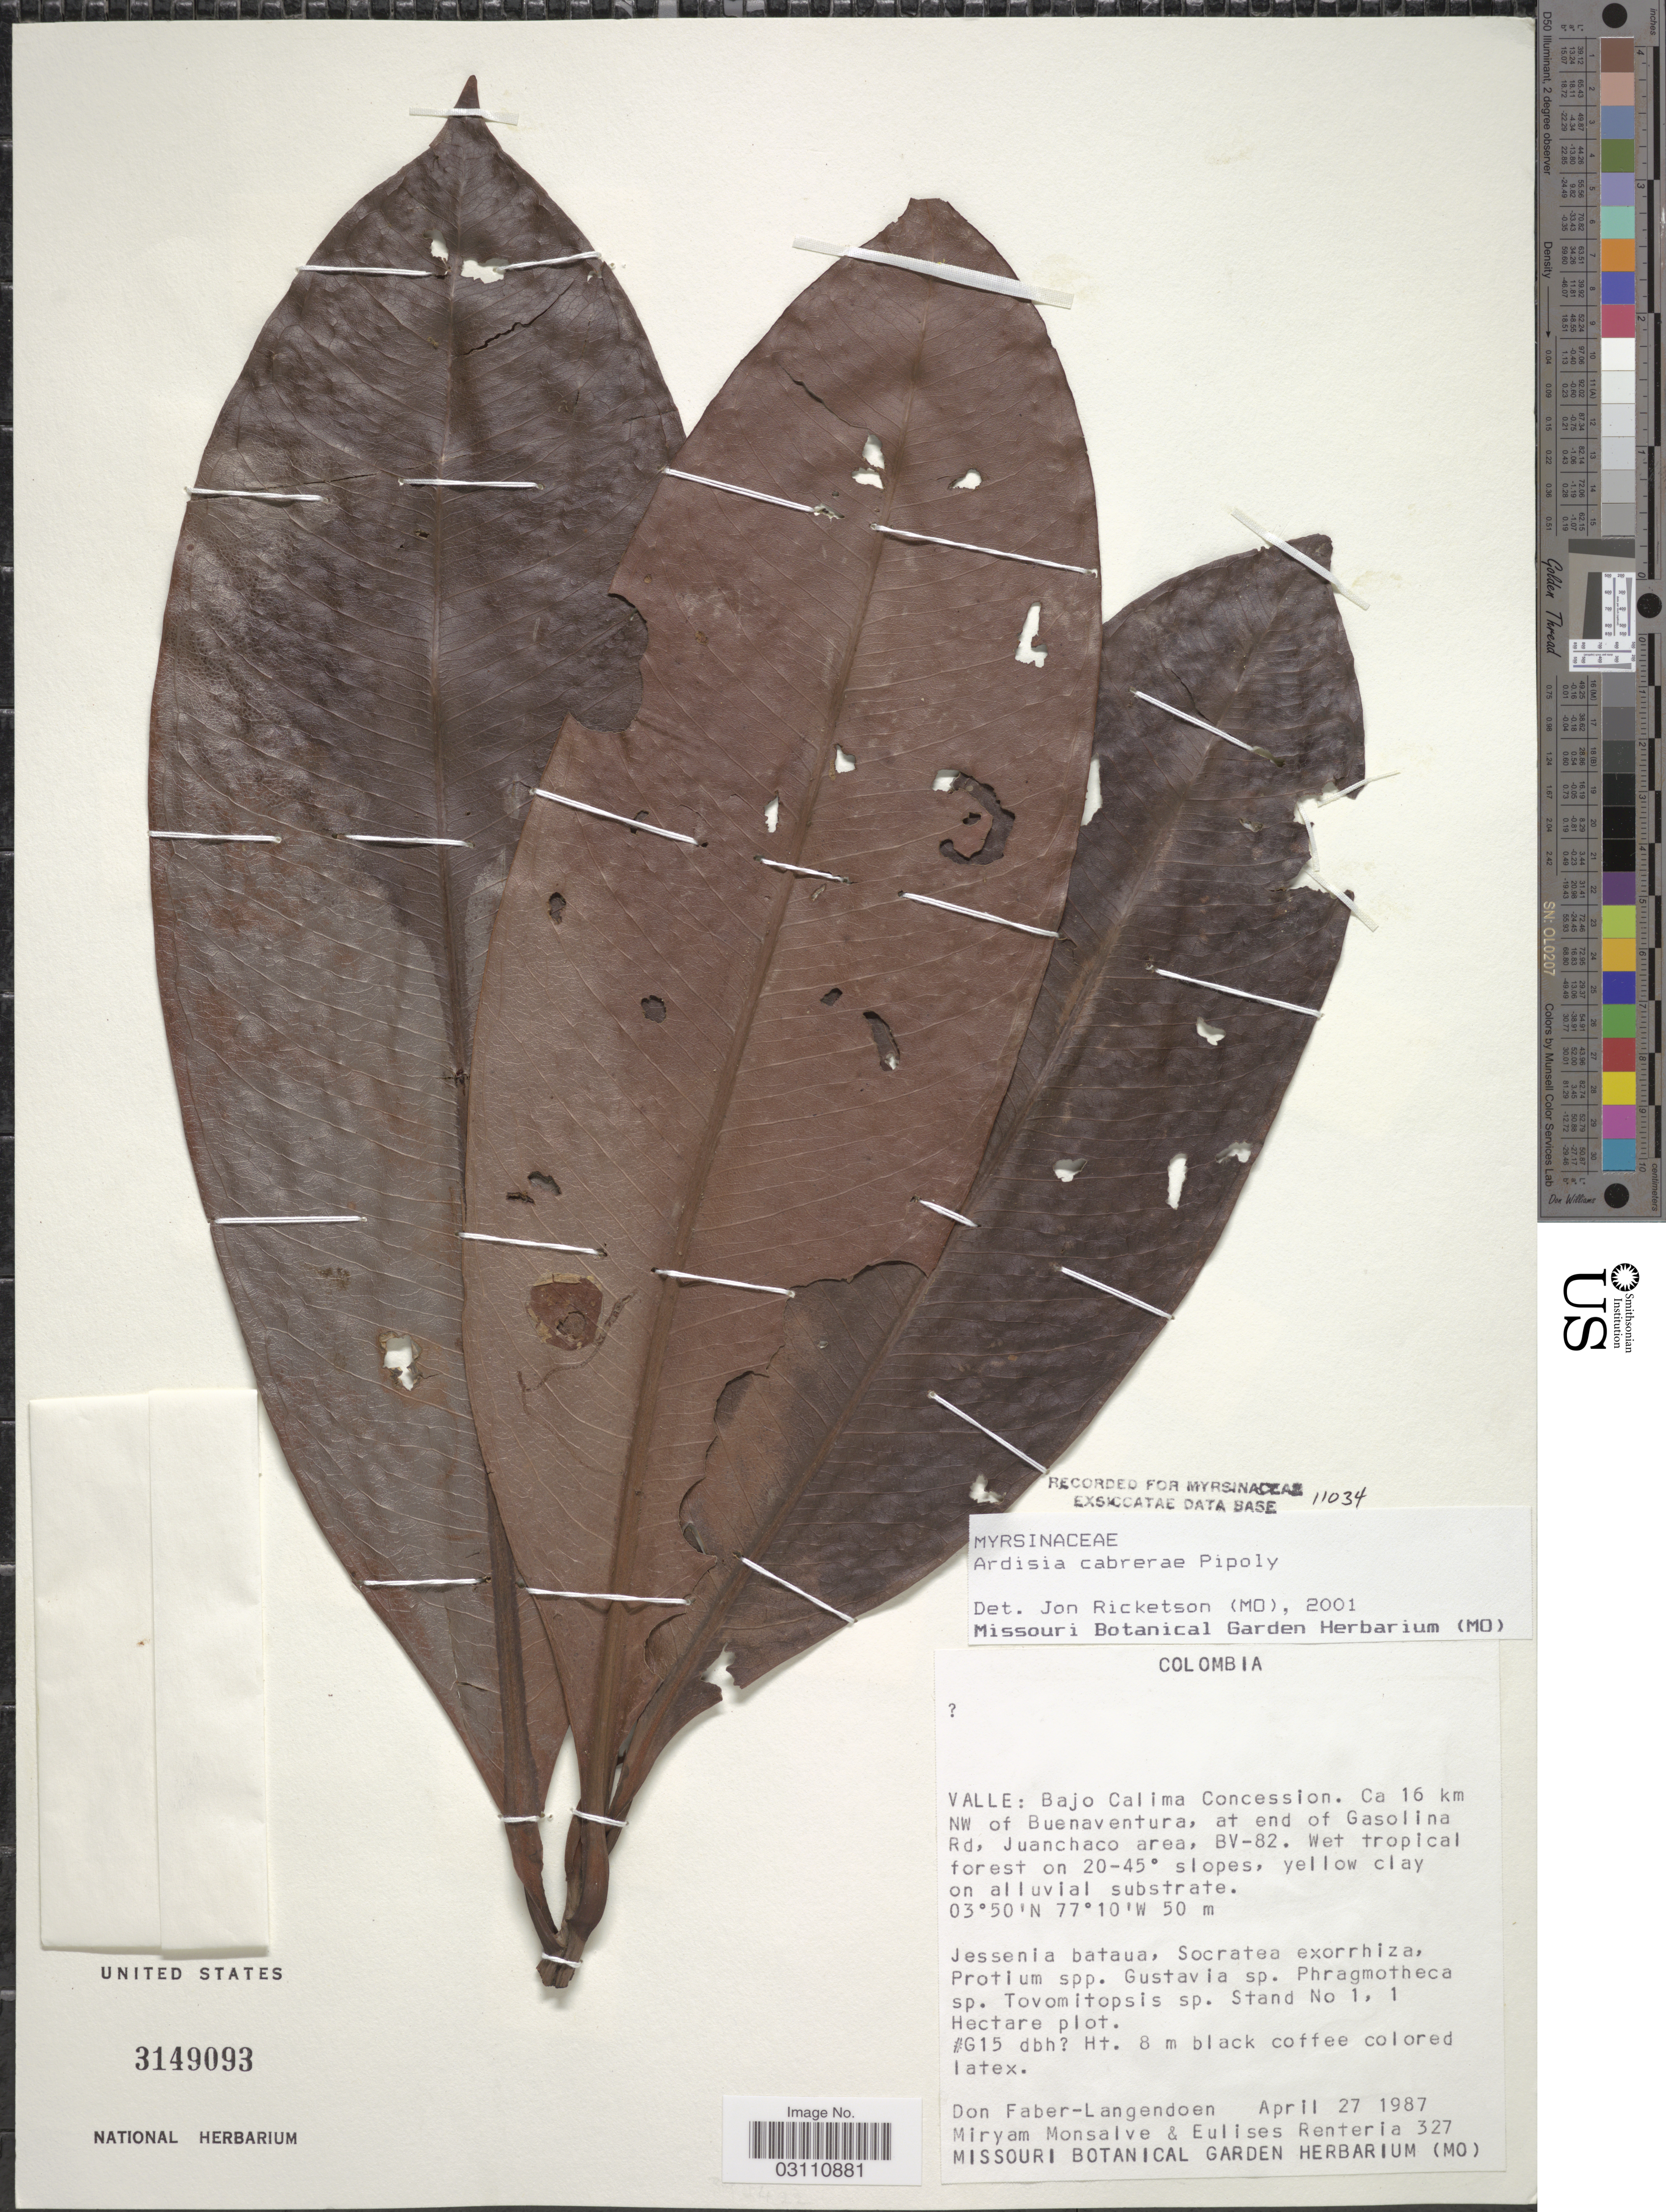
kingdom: Plantae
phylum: Tracheophyta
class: Magnoliopsida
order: Ericales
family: Primulaceae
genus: Ardisia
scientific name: Ardisia cabrerae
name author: Pipoly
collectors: D. Faber-Langendoen, M. Monsalve & E. Renteria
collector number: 327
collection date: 1987-04-27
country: Colombia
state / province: Valle del Cauca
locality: Valle: Bajo Calima Concession. Ca 16 km NW of Buenaventura, at end of Gasolina Rd, Juanchaco area, BV-82.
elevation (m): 50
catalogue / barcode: US 3149093